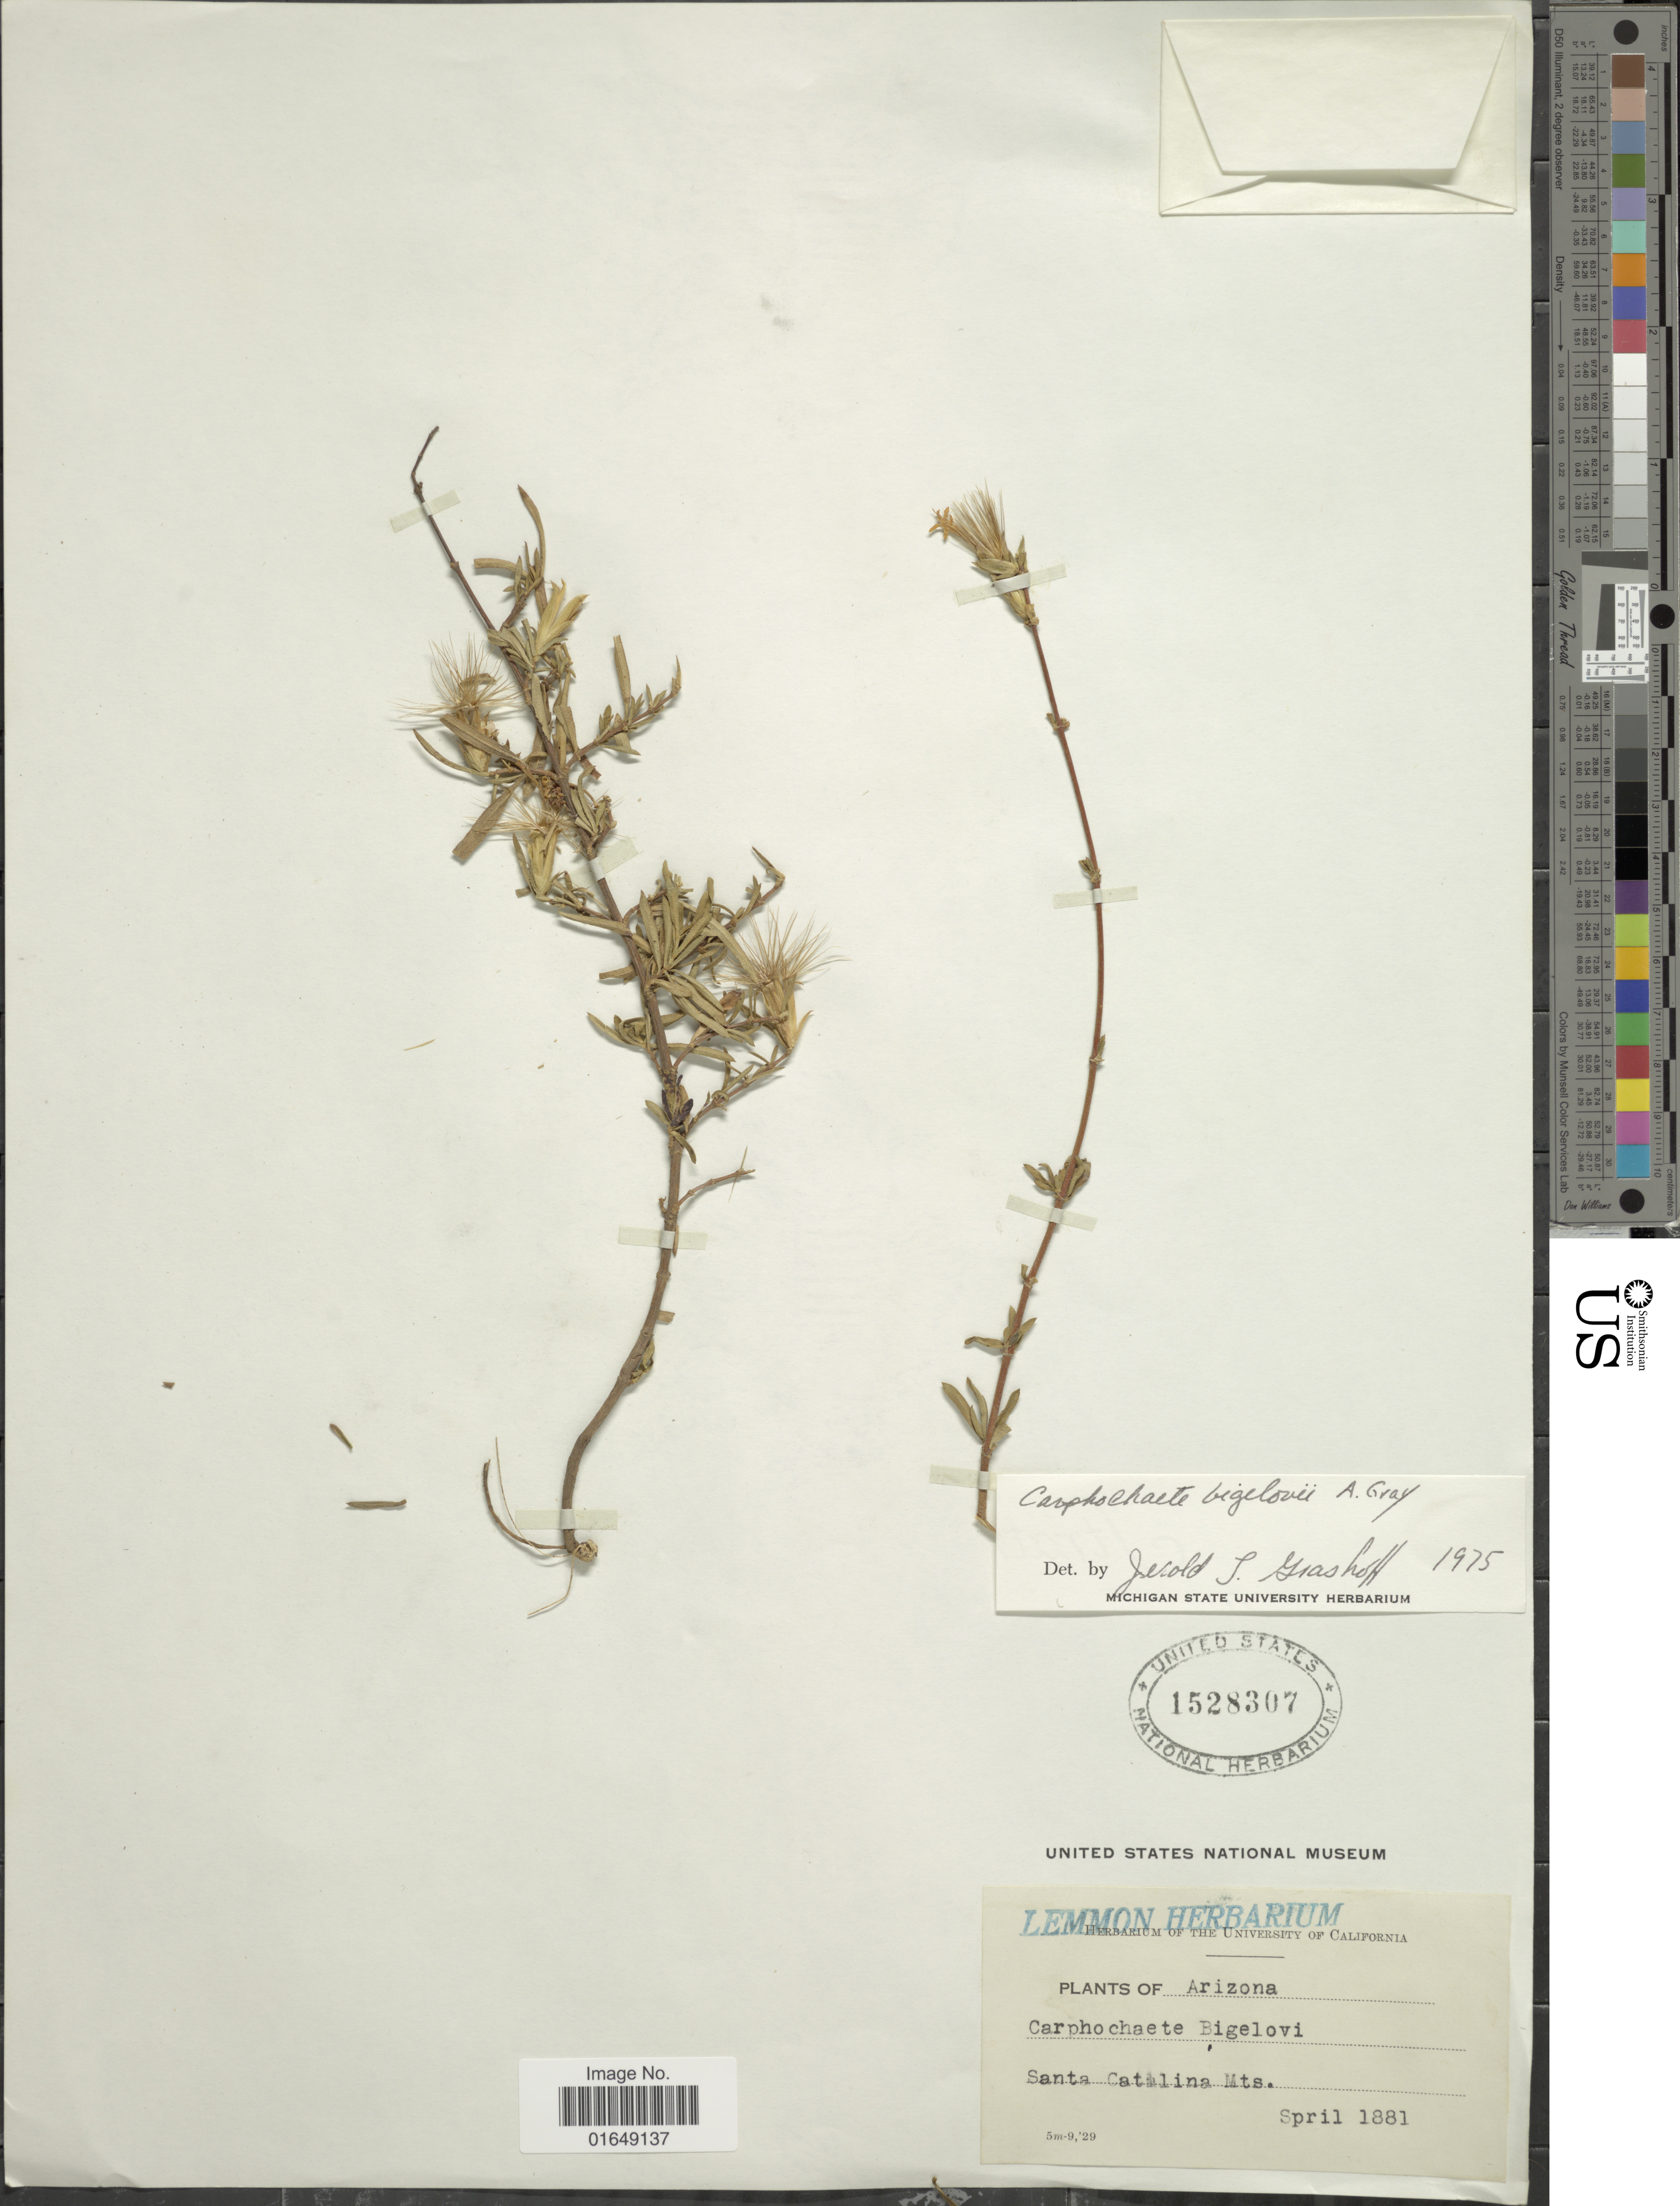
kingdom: Plantae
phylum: Tracheophyta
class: Magnoliopsida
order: Asterales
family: Asteraceae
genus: Carphochaete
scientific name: Carphochaete bigelovii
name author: A. Gray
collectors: ex herb. Lemmon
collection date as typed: Spril 1881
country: United States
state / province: Arizona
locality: Santa Catalina Mts.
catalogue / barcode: US 1528307